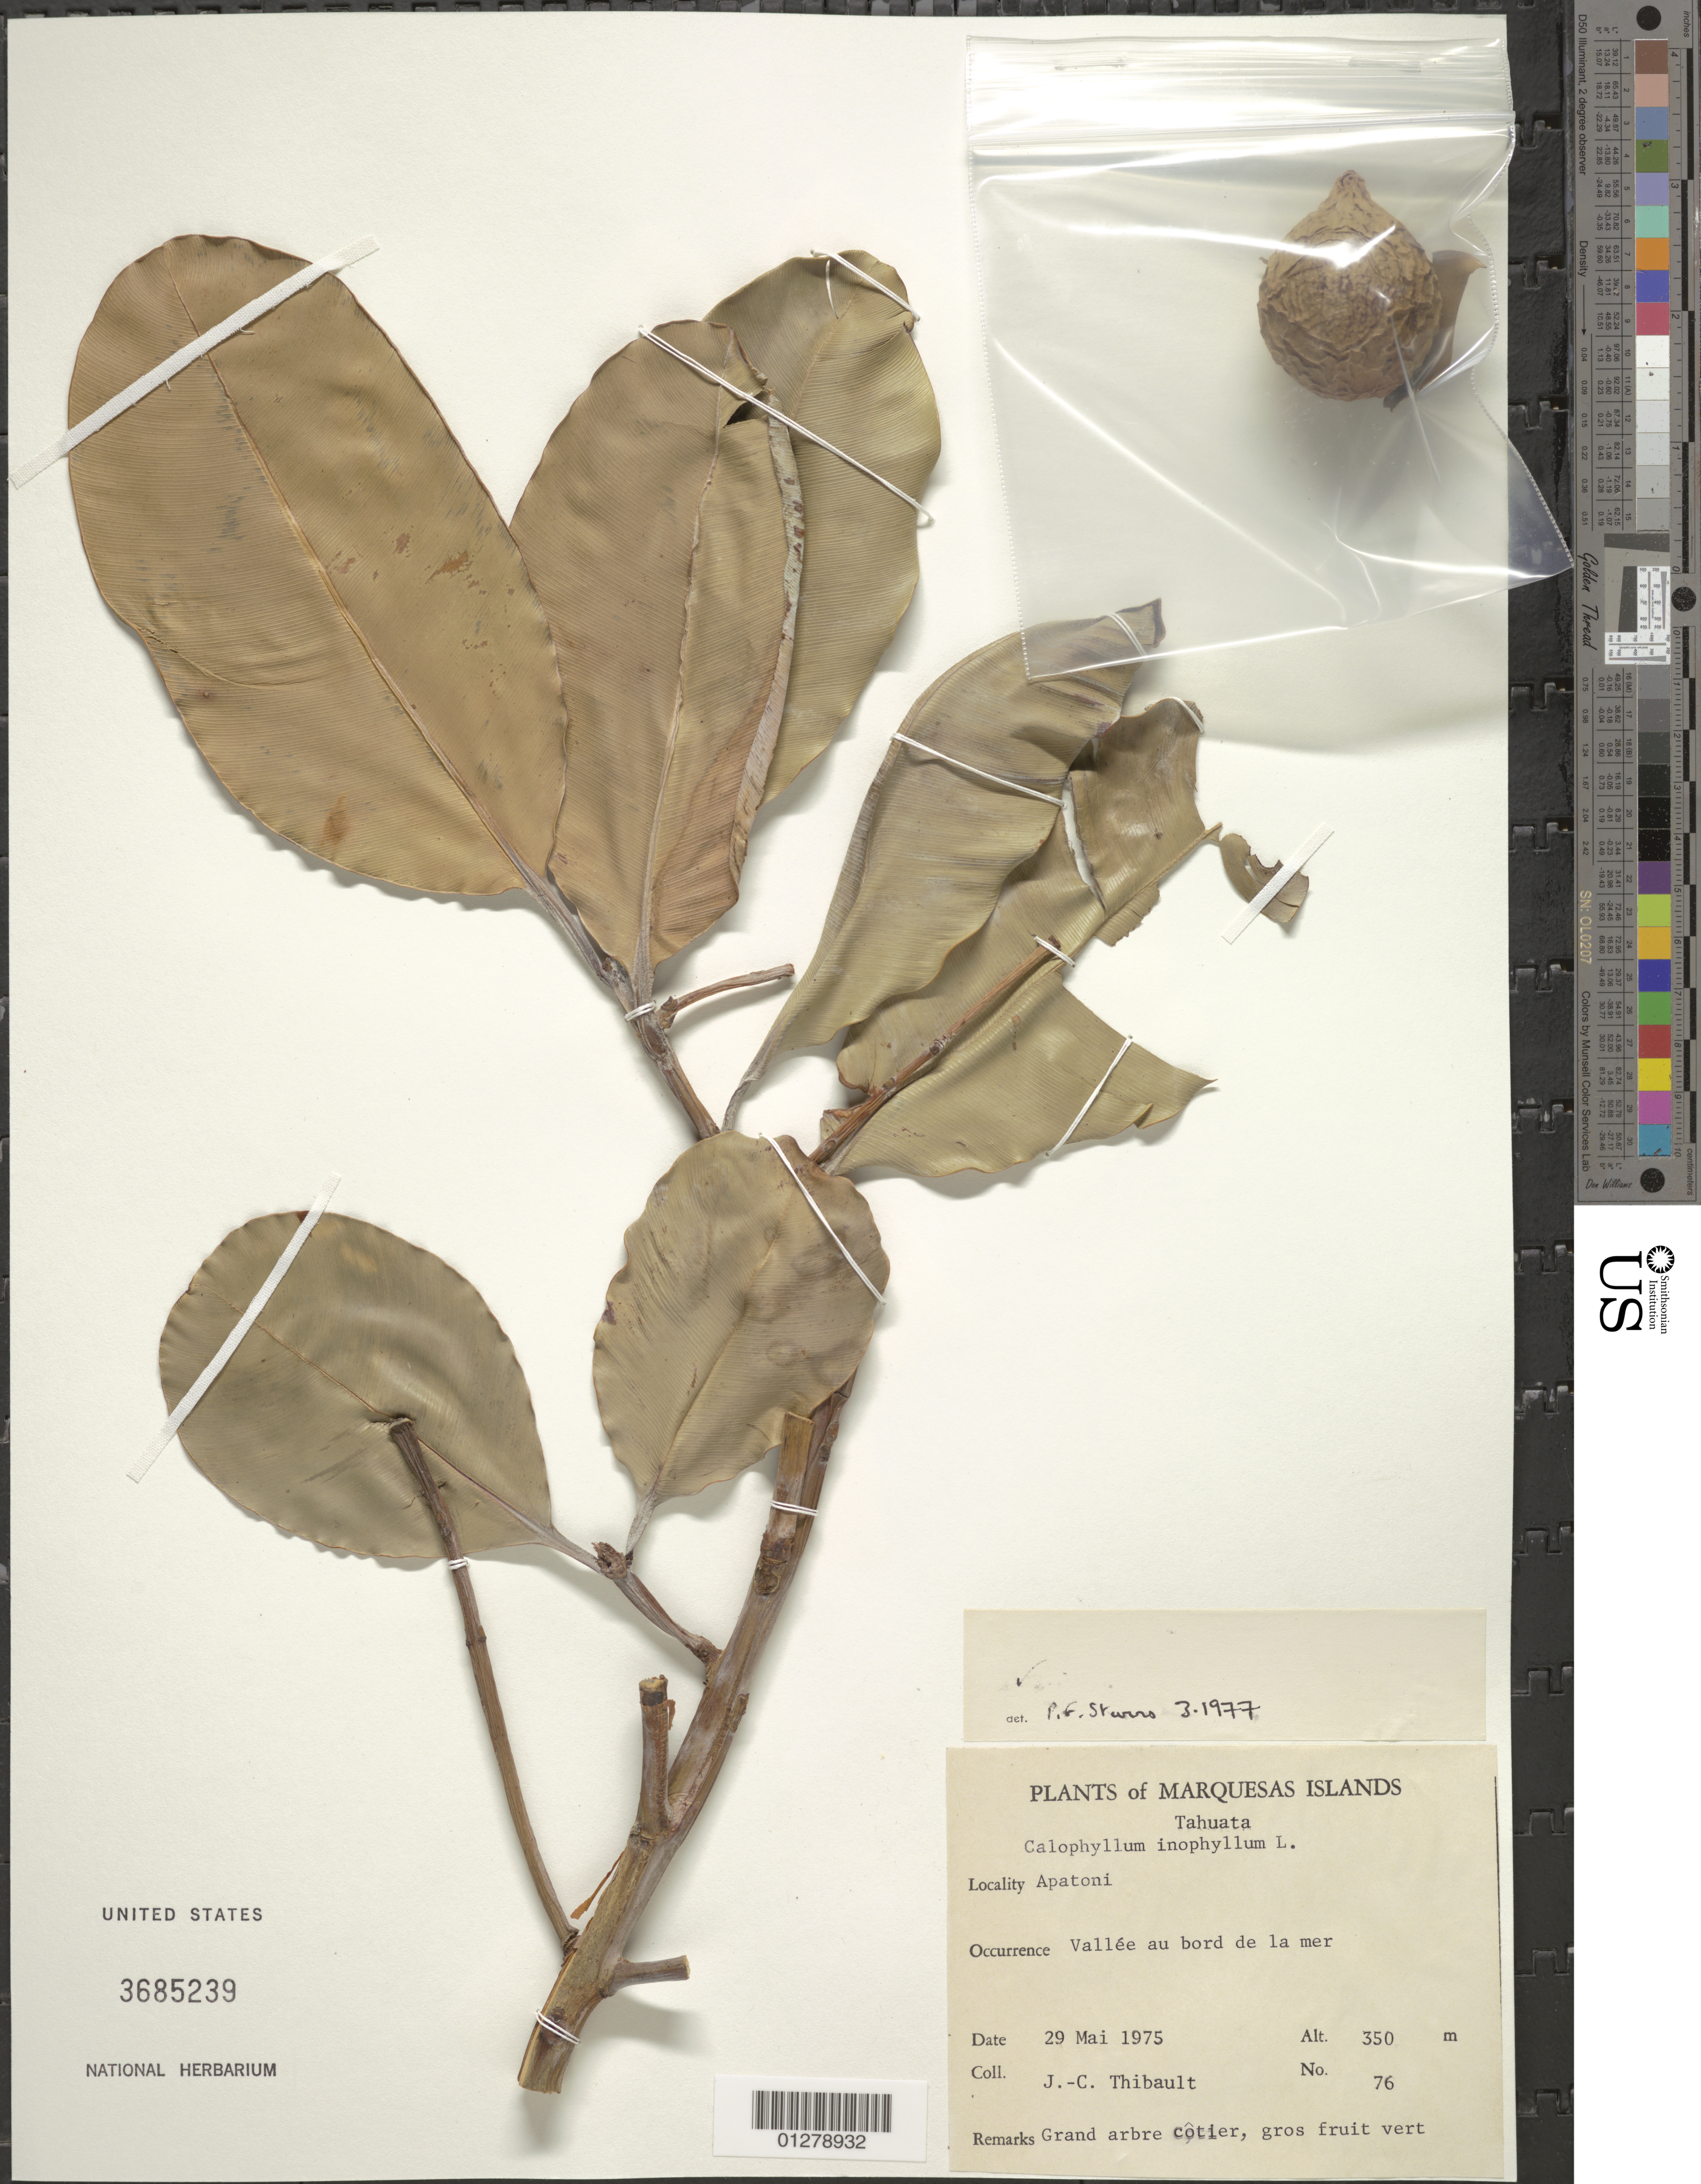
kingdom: Plantae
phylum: Tracheophyta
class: Magnoliopsida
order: Malpighiales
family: Calophyllaceae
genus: Calophyllum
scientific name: Calophyllum inophyllum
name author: L.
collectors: J. Thibault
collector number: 76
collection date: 1975-03-29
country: French Polynesia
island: Tahuata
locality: Apatoni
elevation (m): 350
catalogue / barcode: US 3685239